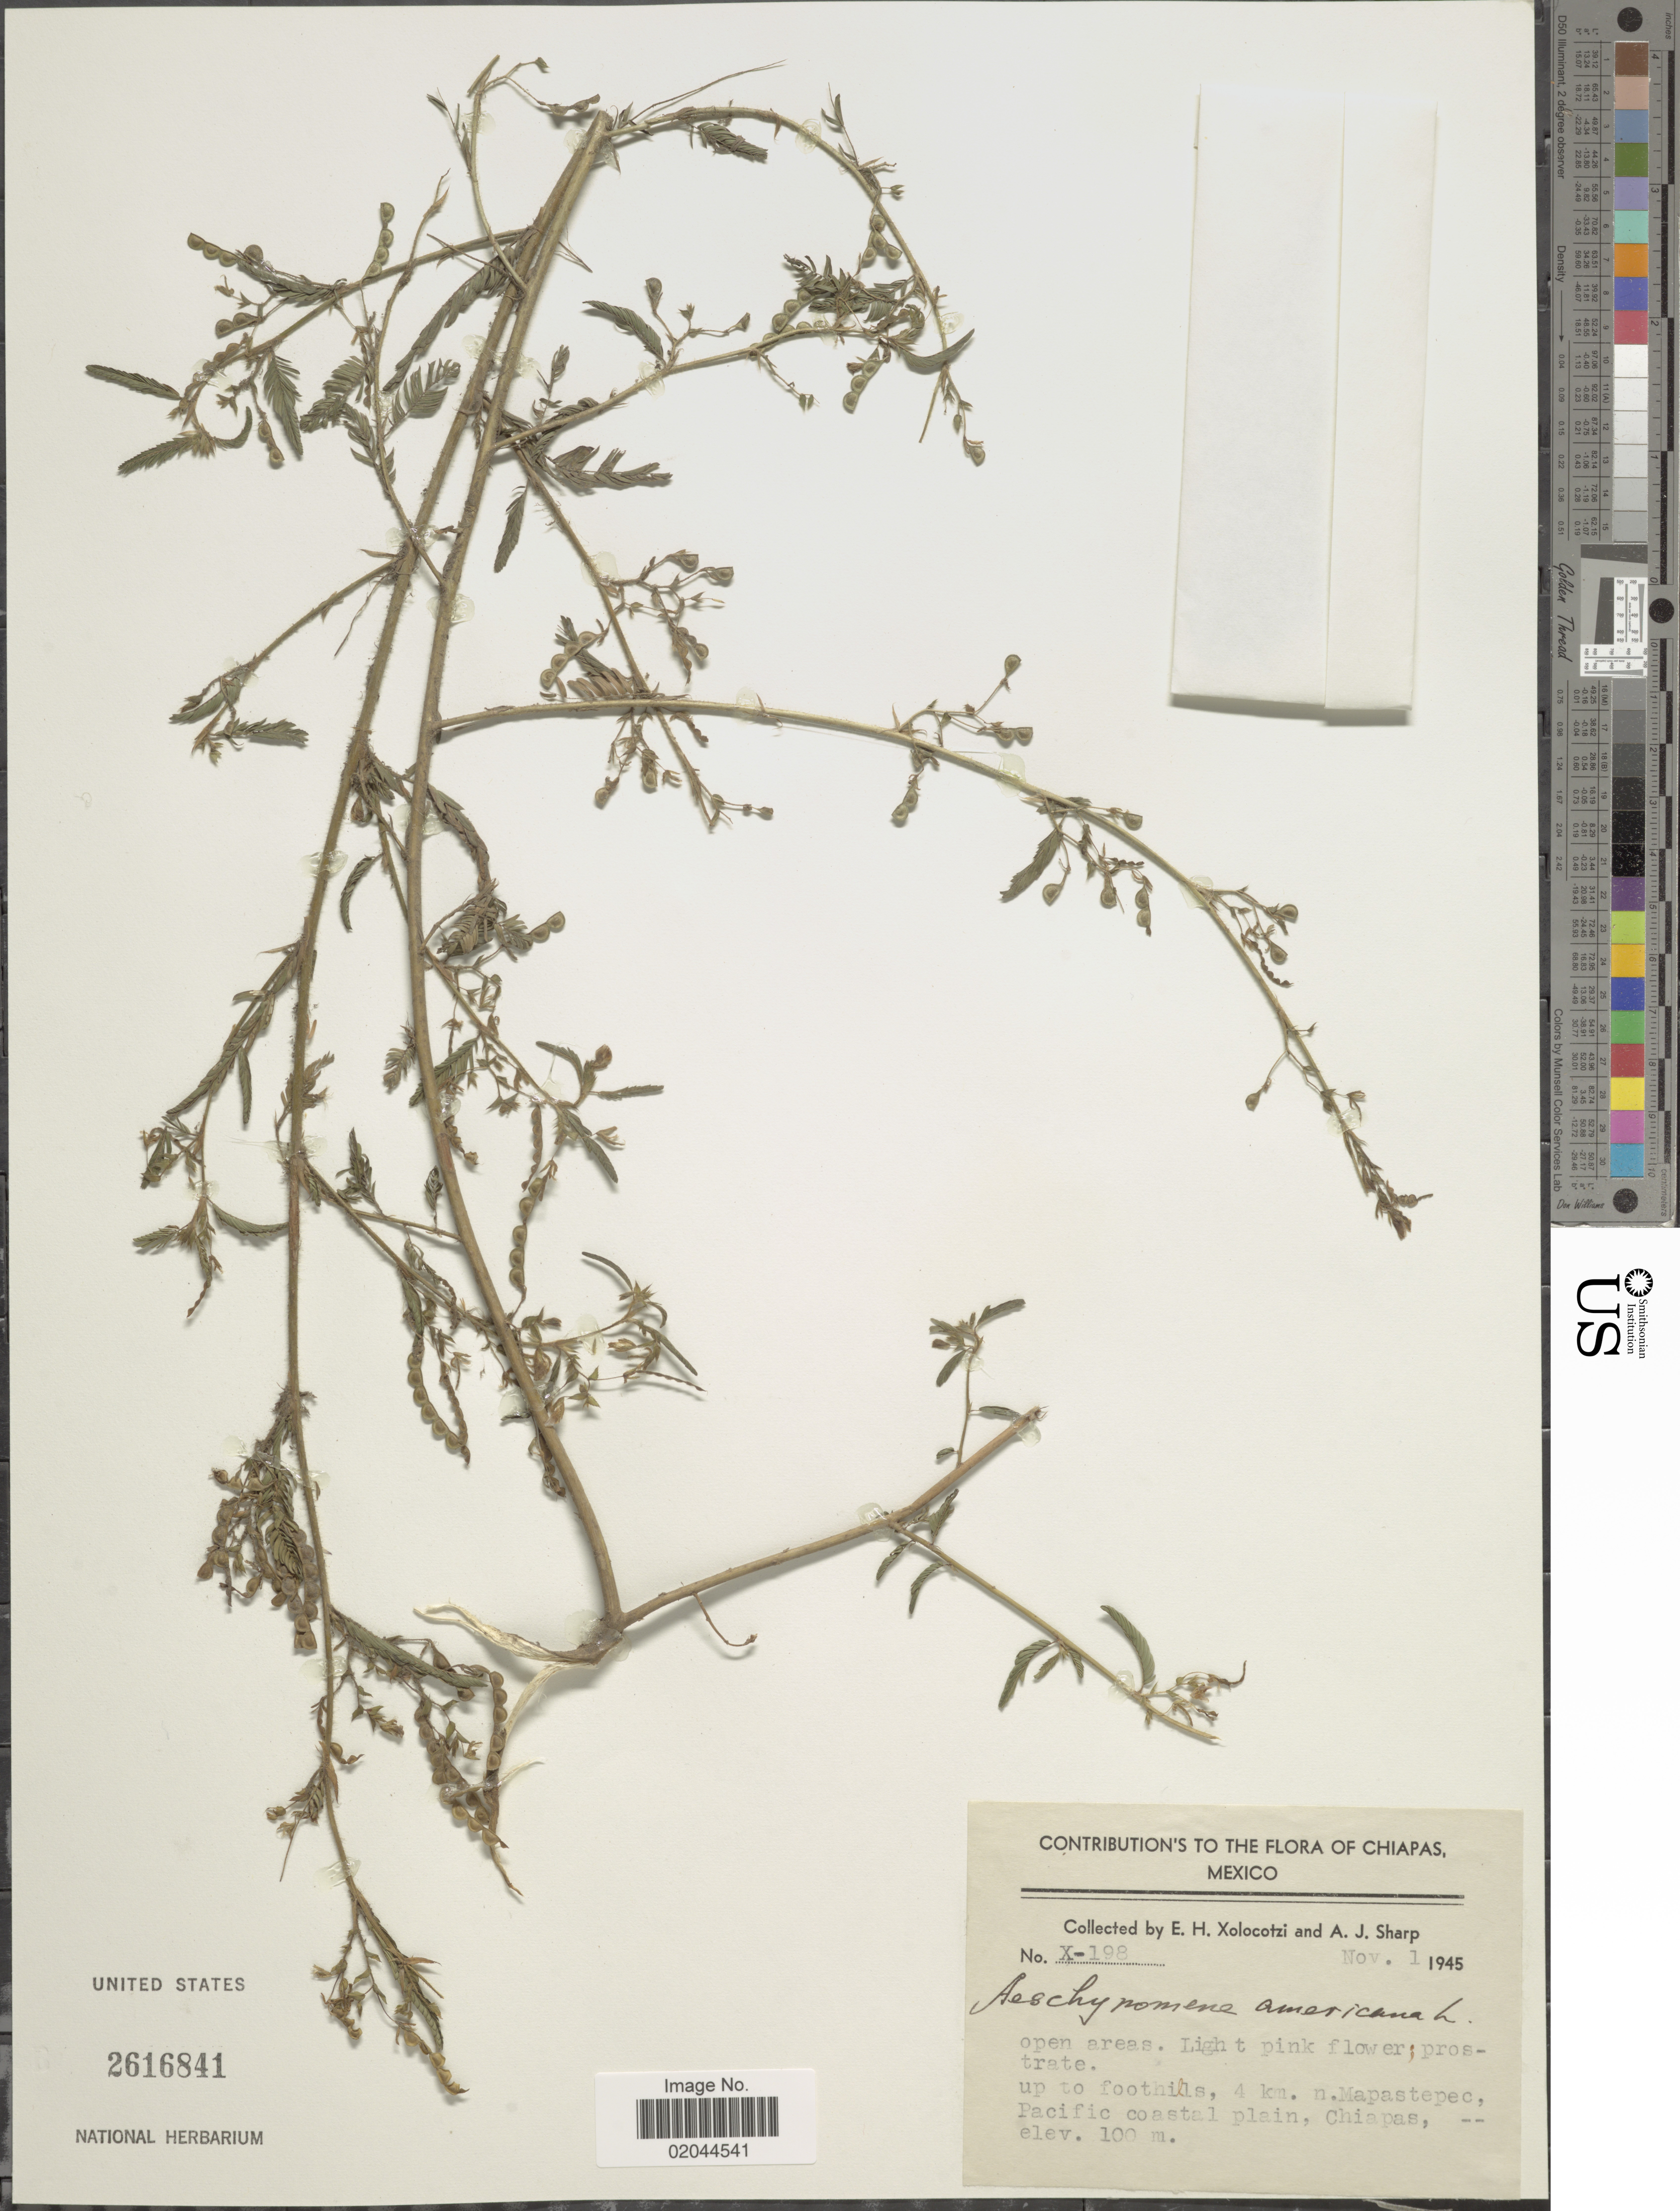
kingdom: Plantae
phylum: Tracheophyta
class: Magnoliopsida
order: Fabales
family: Fabaceae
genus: Aeschynomene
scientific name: Aeschynomene americana var. americana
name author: L.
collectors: E. Xolocotz & A. J. Sharp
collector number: X-198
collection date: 1945-11-01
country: Mexico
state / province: Chiapas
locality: Open areas, up to foothills, 4 km. n. Mapastepec, Pacific coastal plain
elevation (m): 100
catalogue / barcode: US 2616841